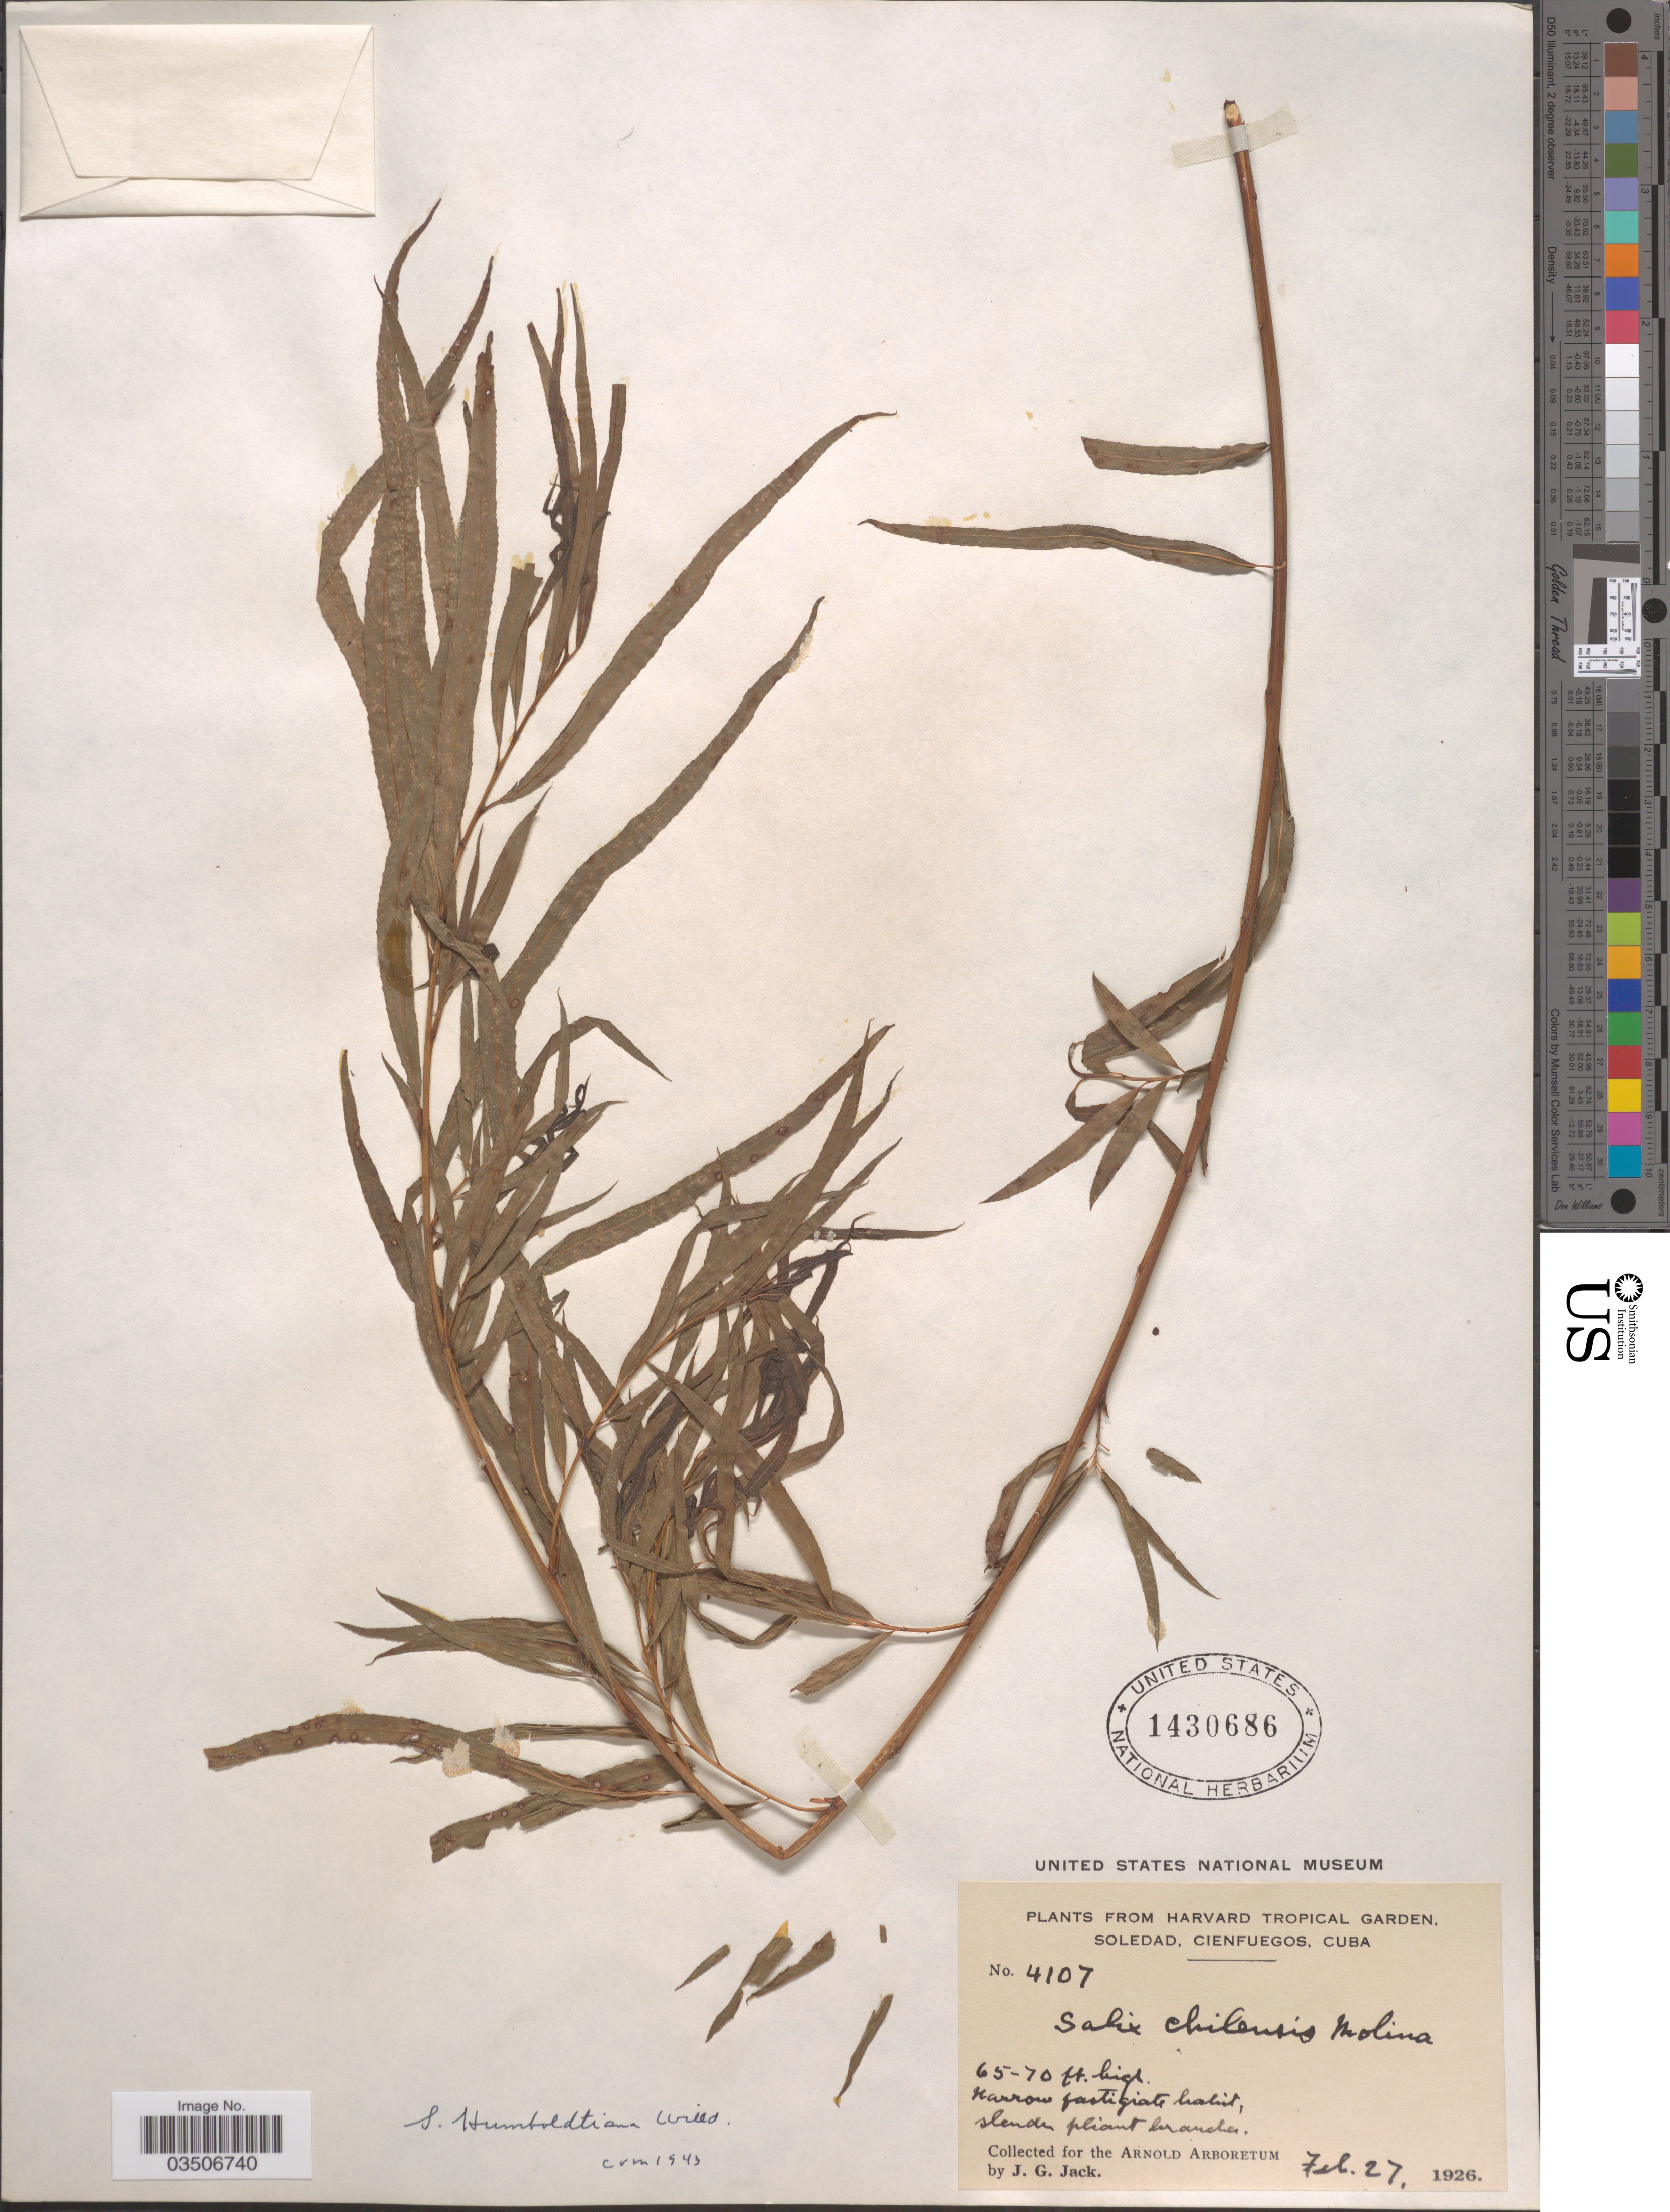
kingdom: Plantae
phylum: Tracheophyta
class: Magnoliopsida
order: Malpighiales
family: Salicaceae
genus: Salix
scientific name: Salix humboldtiana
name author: Willd.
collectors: J. G. Jack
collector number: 4107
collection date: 1926-02-27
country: Cuba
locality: Harvard Tropical Garden. Soledad. Cienfuegos.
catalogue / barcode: US 1430686